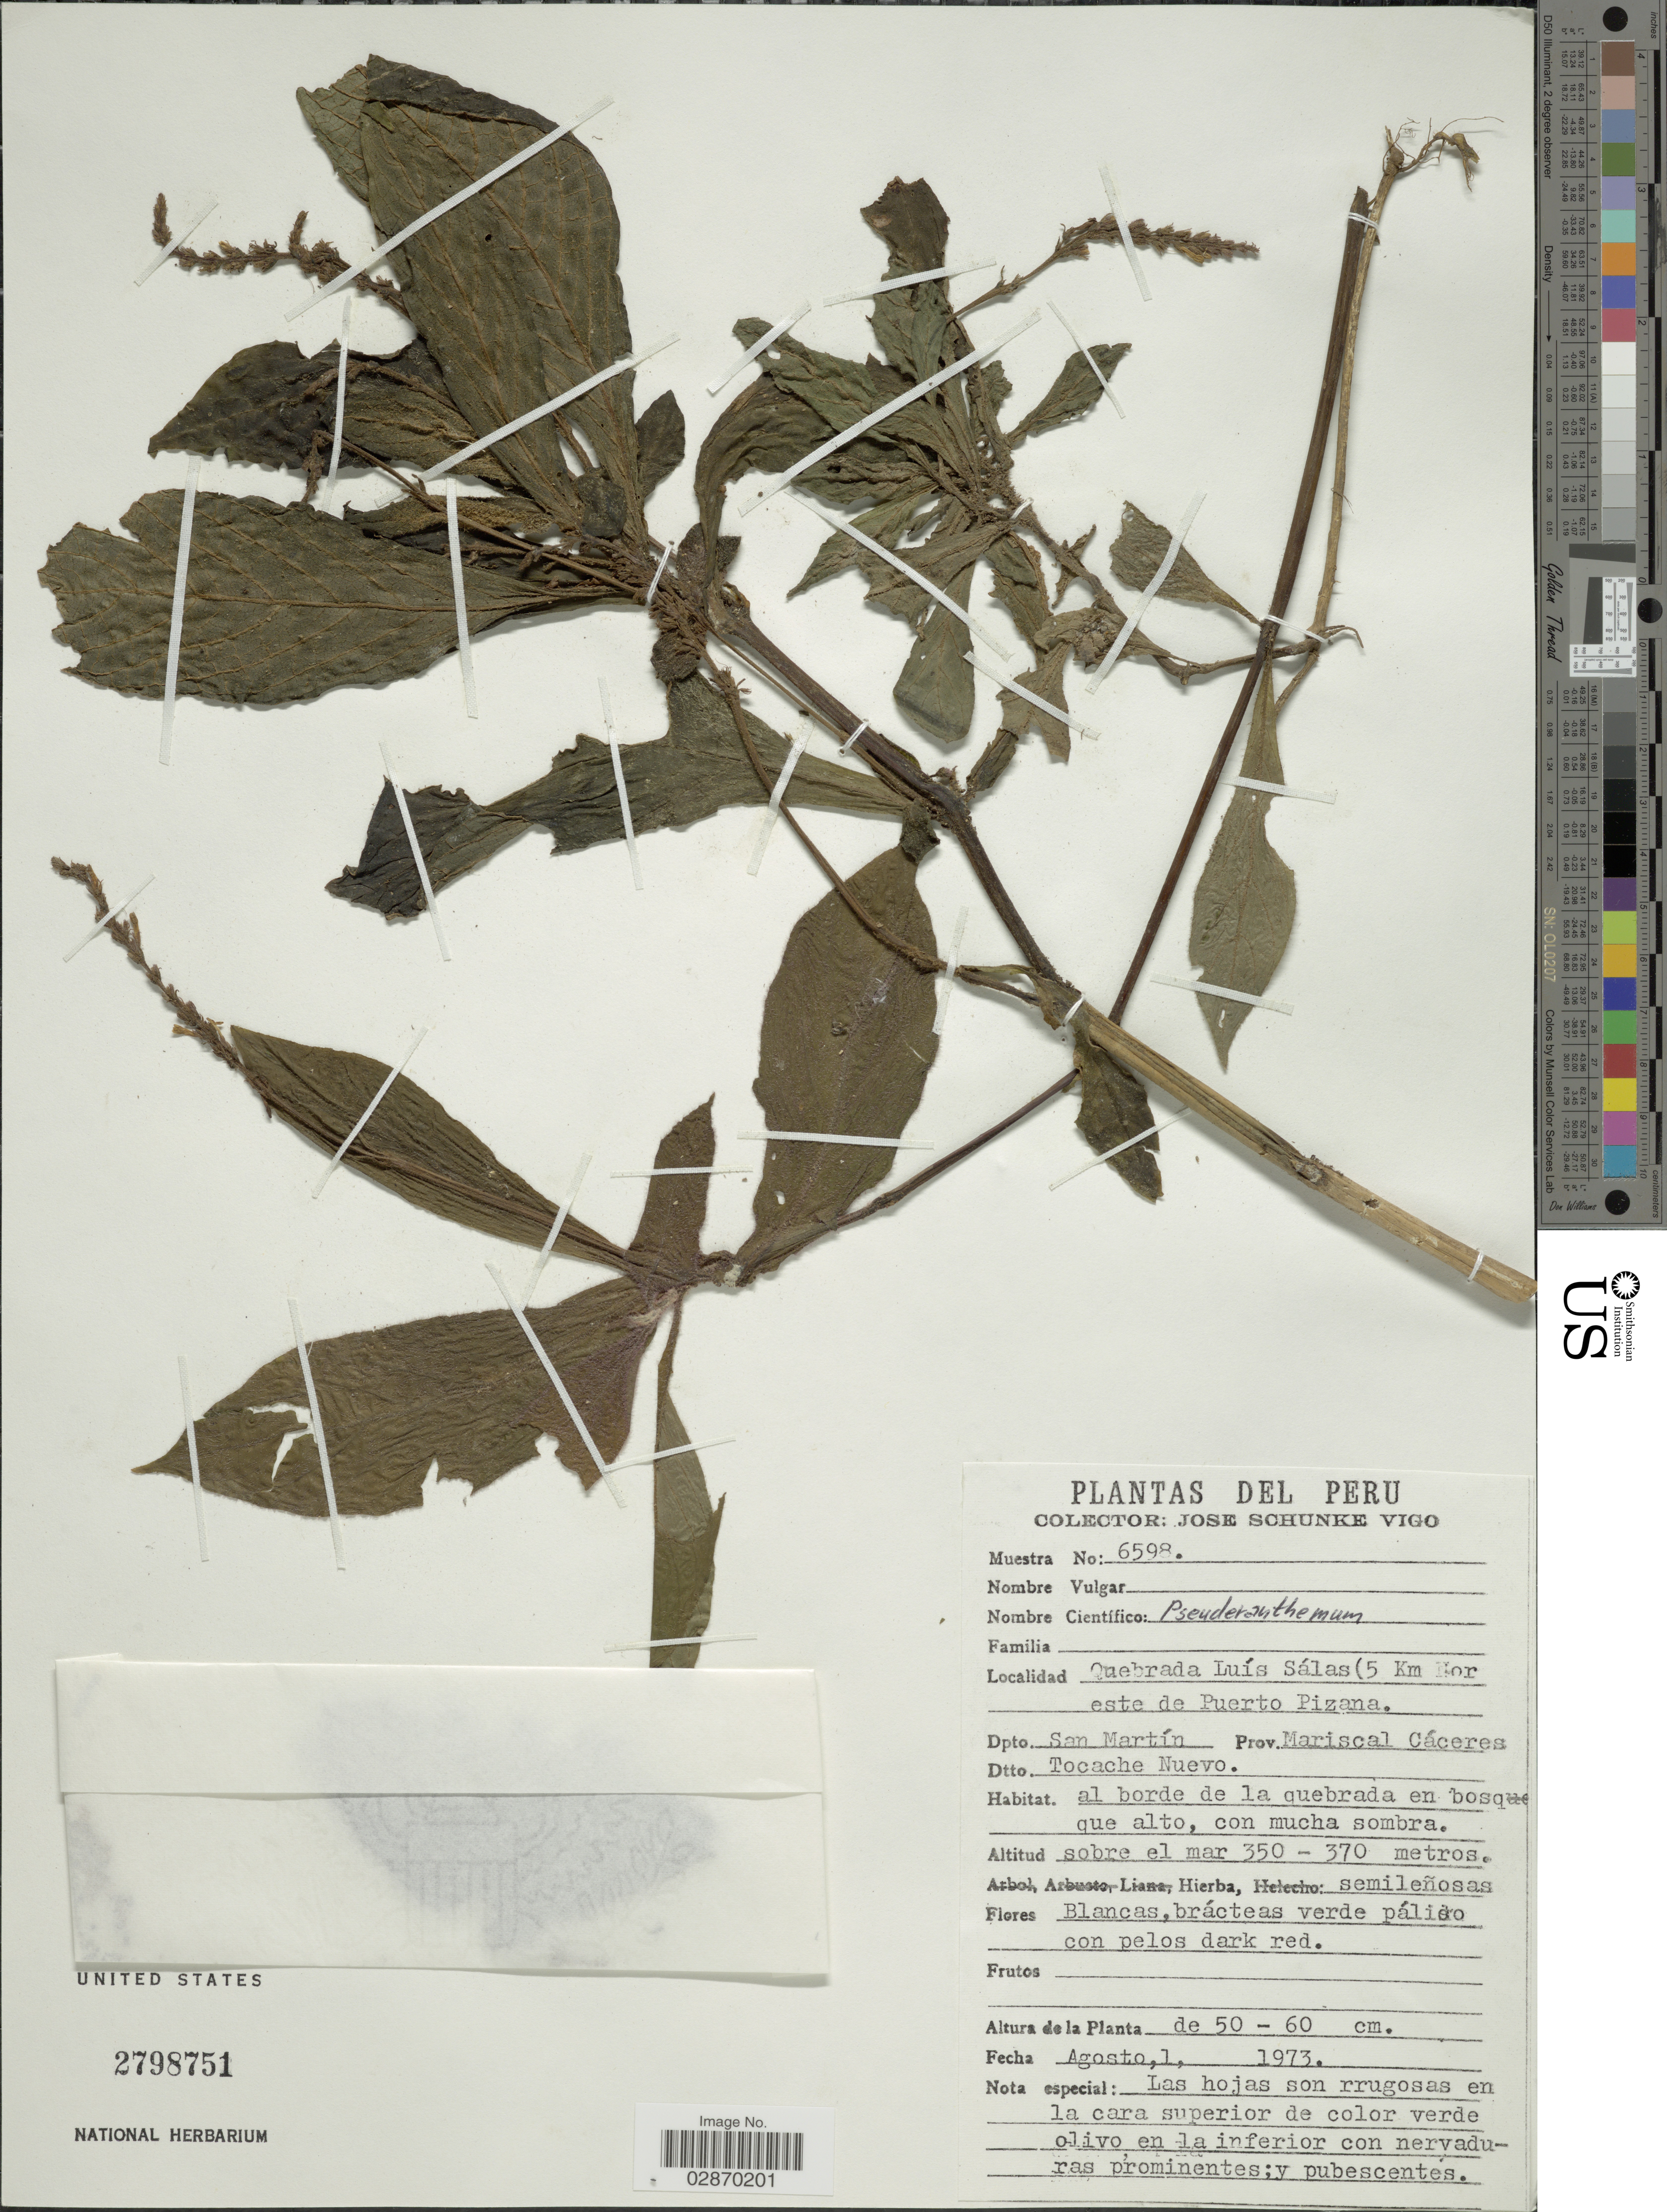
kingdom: Plantae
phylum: Tracheophyta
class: Magnoliopsida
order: Lamiales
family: Acanthaceae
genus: Pseuderanthemum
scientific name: Pseuderanthemum sp.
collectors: J. Schunke Vigo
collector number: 6598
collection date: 1973-08-01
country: Peru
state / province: San Martín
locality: Dpto. San Martín. Prov. Mariscal Caceres. Dtto. Tocache Nuevo. Quebrada Luís Sálas (5 Km Nor este de Puerto Pizana.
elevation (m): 350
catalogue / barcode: US 2798751